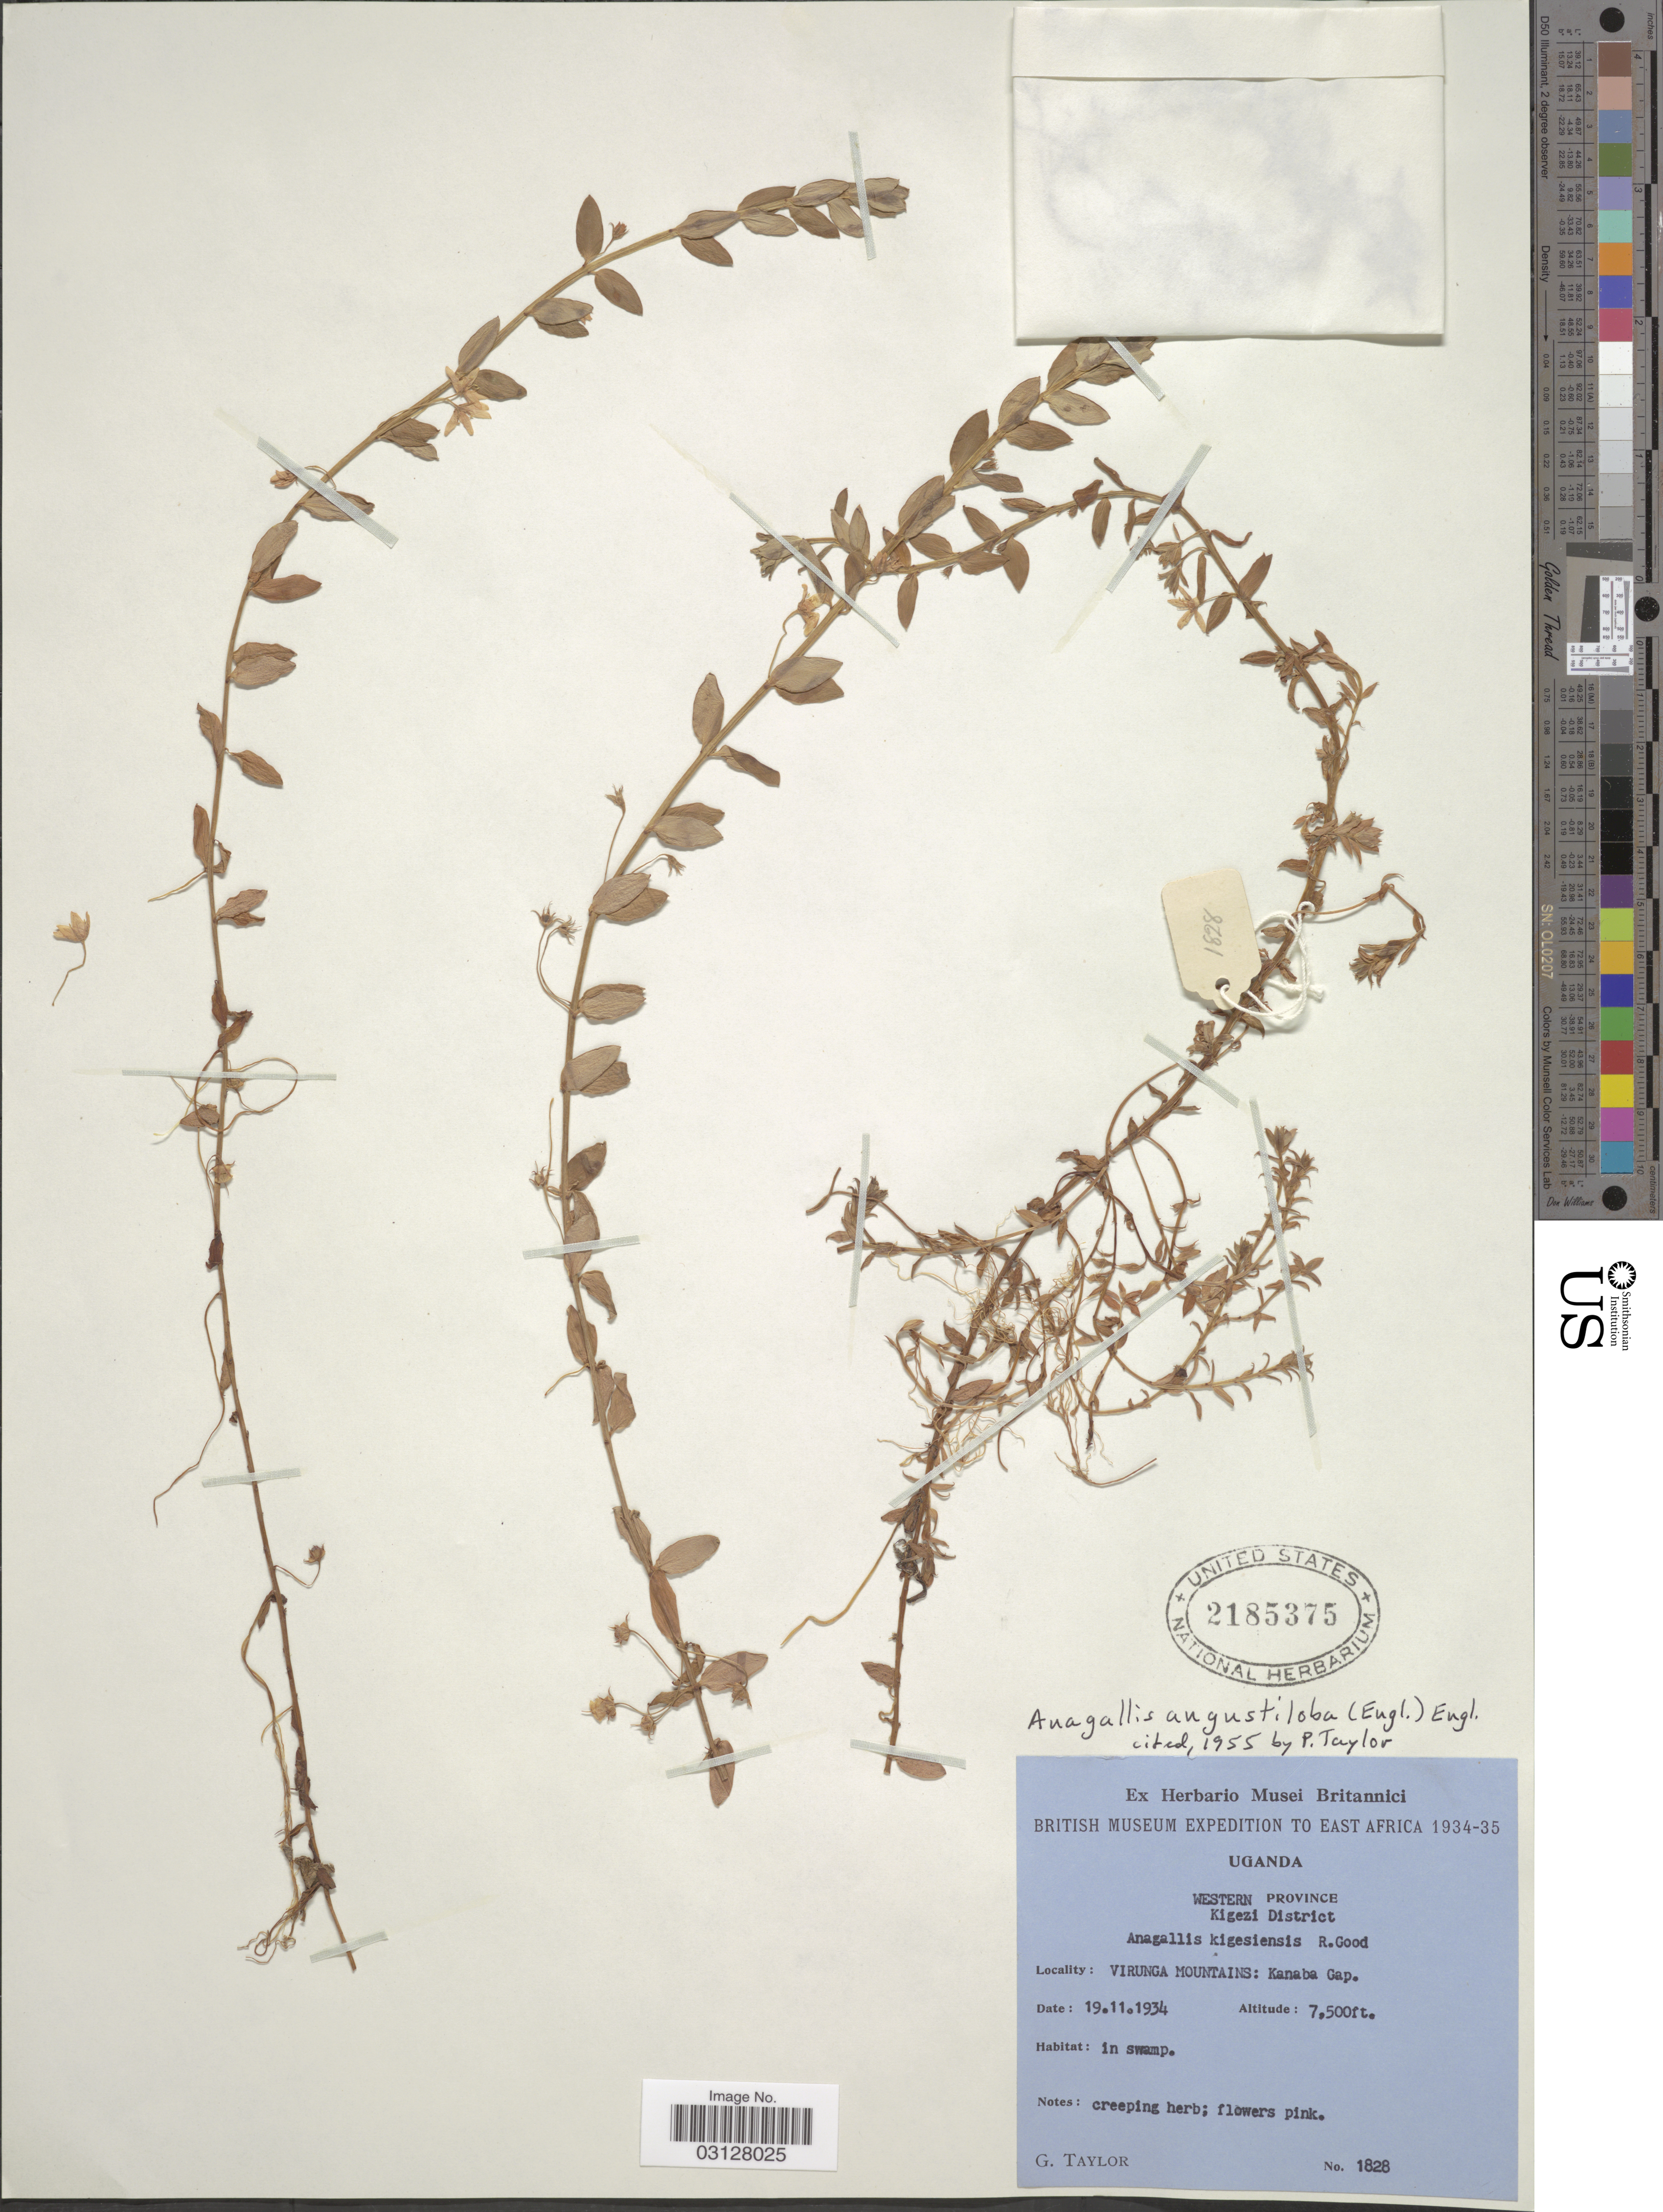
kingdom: Plantae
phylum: Tracheophyta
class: Magnoliopsida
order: Ericales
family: Primulaceae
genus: Anagallis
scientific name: Anagallis angustiloba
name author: (Engl.) Engl.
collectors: G. Taylor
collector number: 1828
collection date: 1934-11-19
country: Uganda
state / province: Western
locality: Kigezi District. Virunga Mountains: Kanaba Gap.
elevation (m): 2286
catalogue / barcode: US 2185375